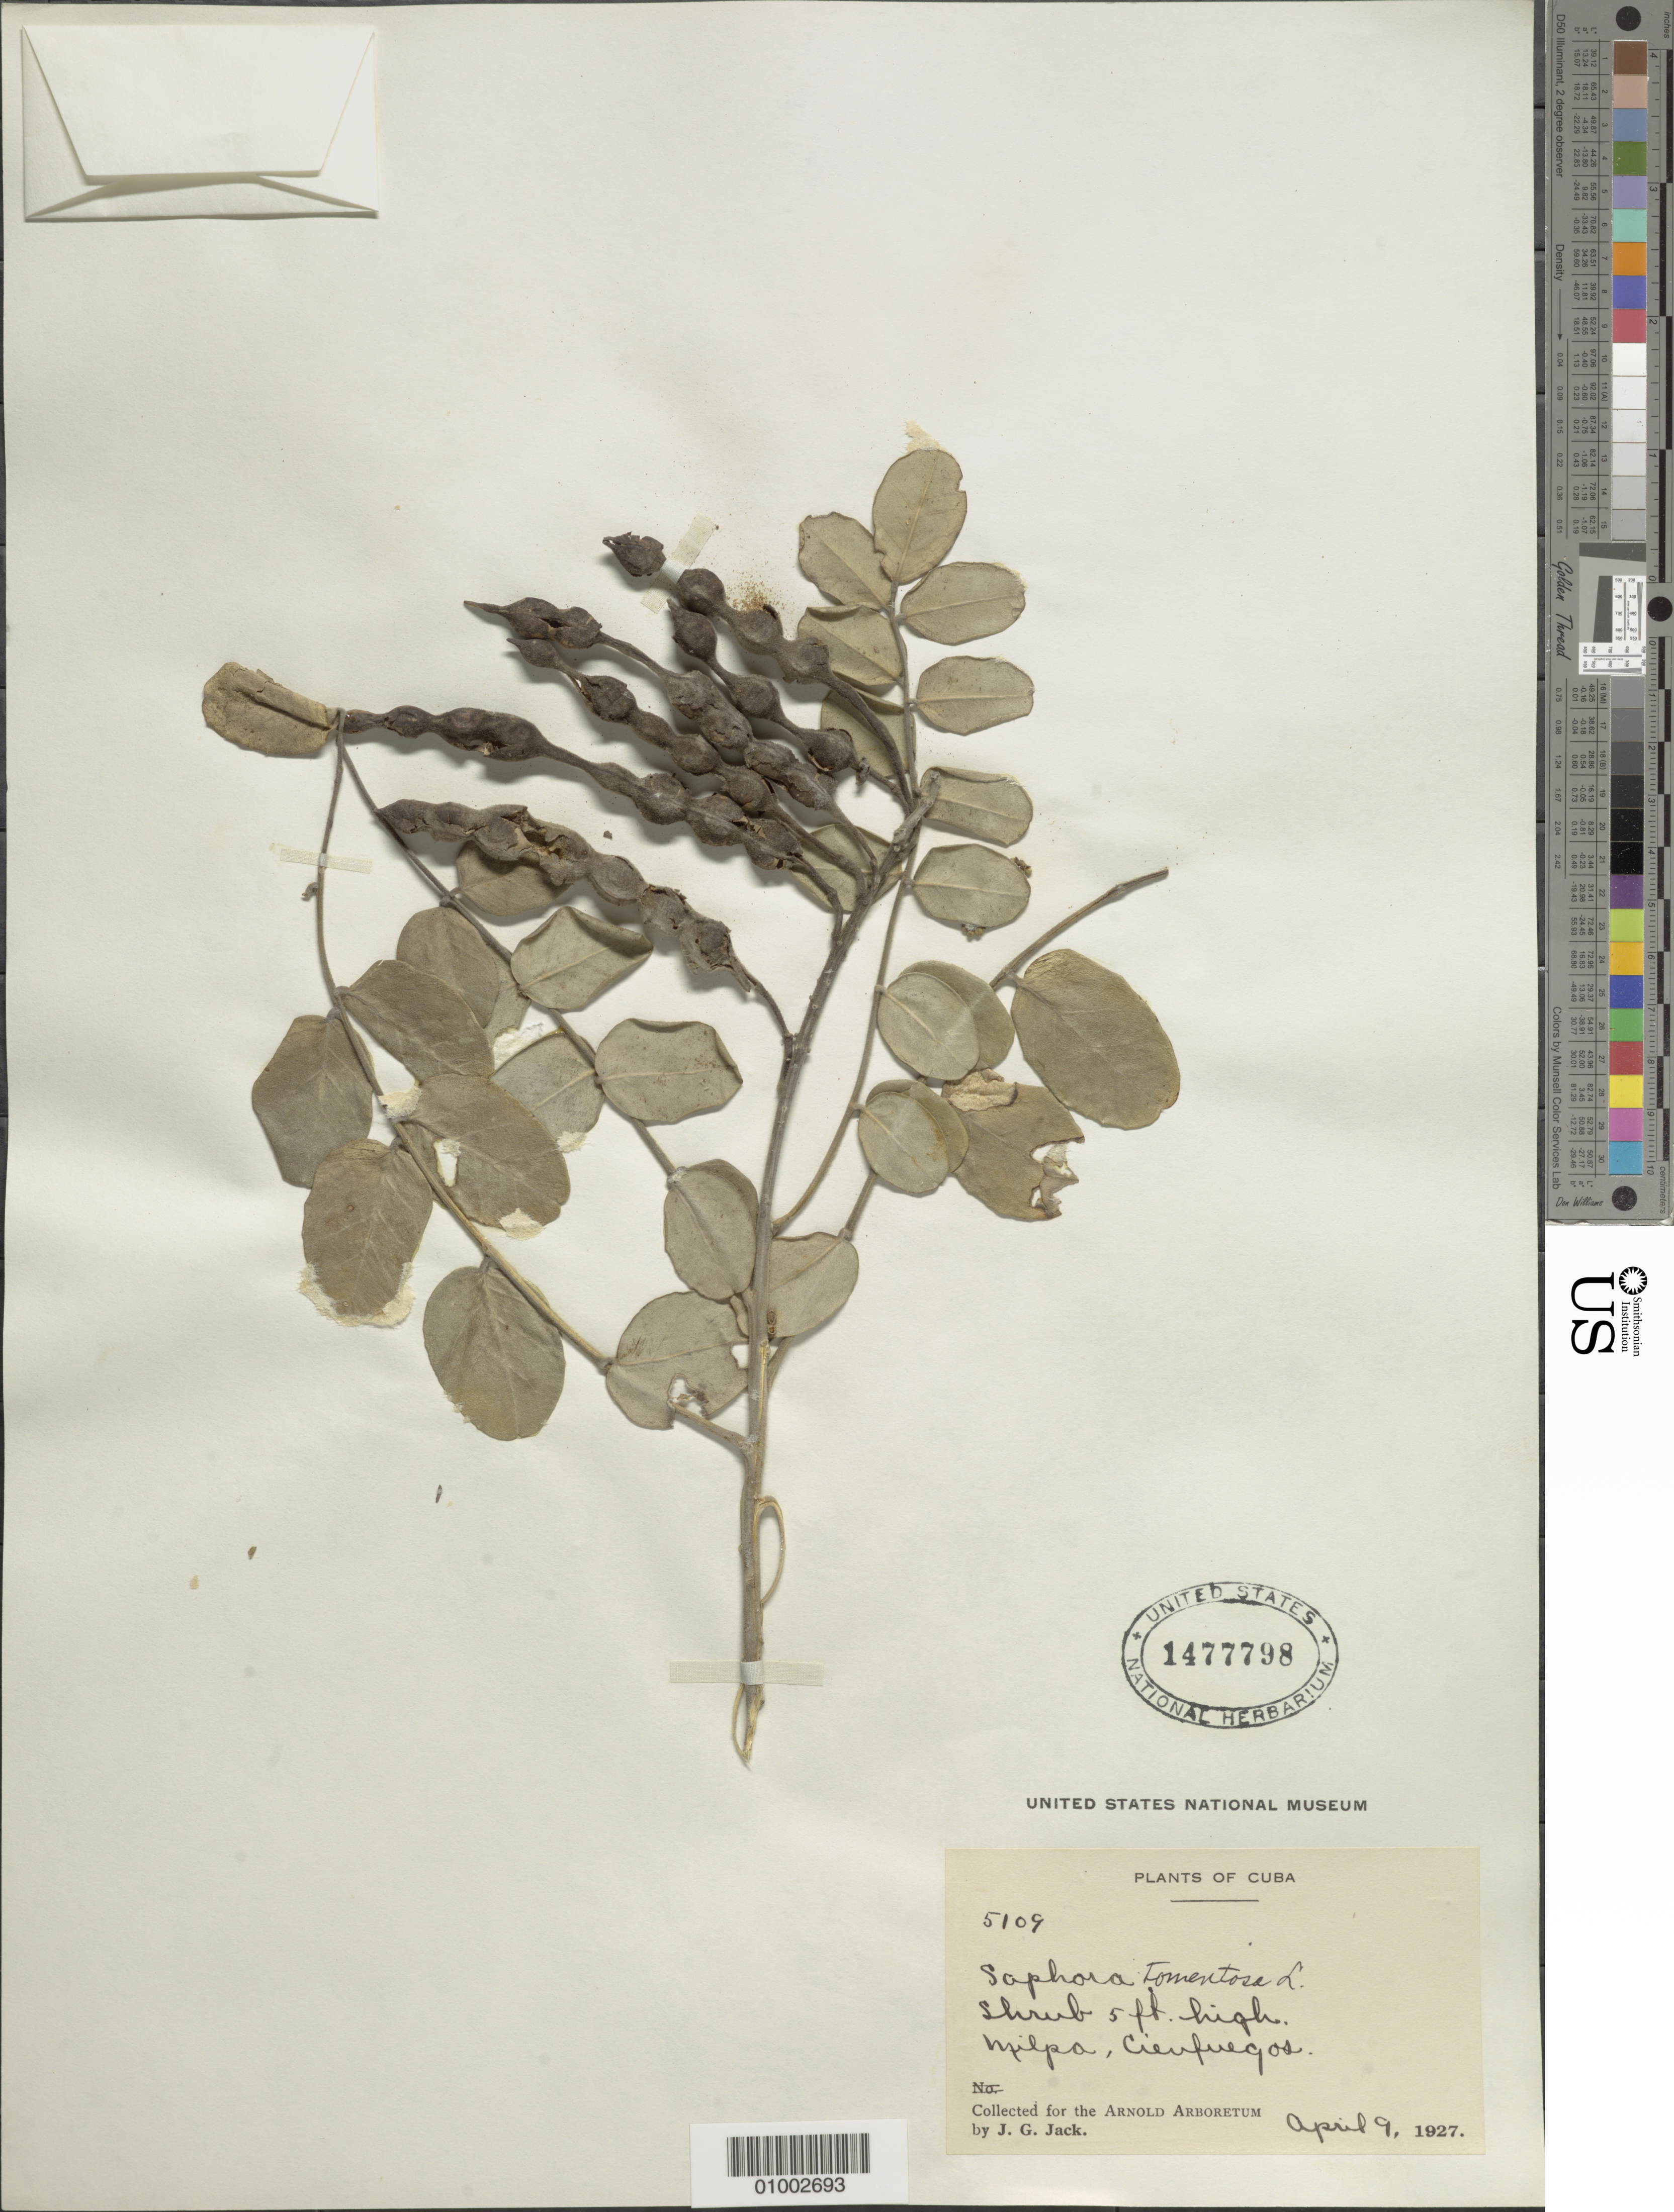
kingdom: Plantae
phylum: Tracheophyta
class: Magnoliopsida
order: Fabales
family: Fabaceae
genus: Sophora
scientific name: Sophora tomentosa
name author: L.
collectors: J. G. Jack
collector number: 5109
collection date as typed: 09 Apr 1927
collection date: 1927-04-09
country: Cuba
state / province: Cienfuegos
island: Cuba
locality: Milpa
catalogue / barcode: US 1477798